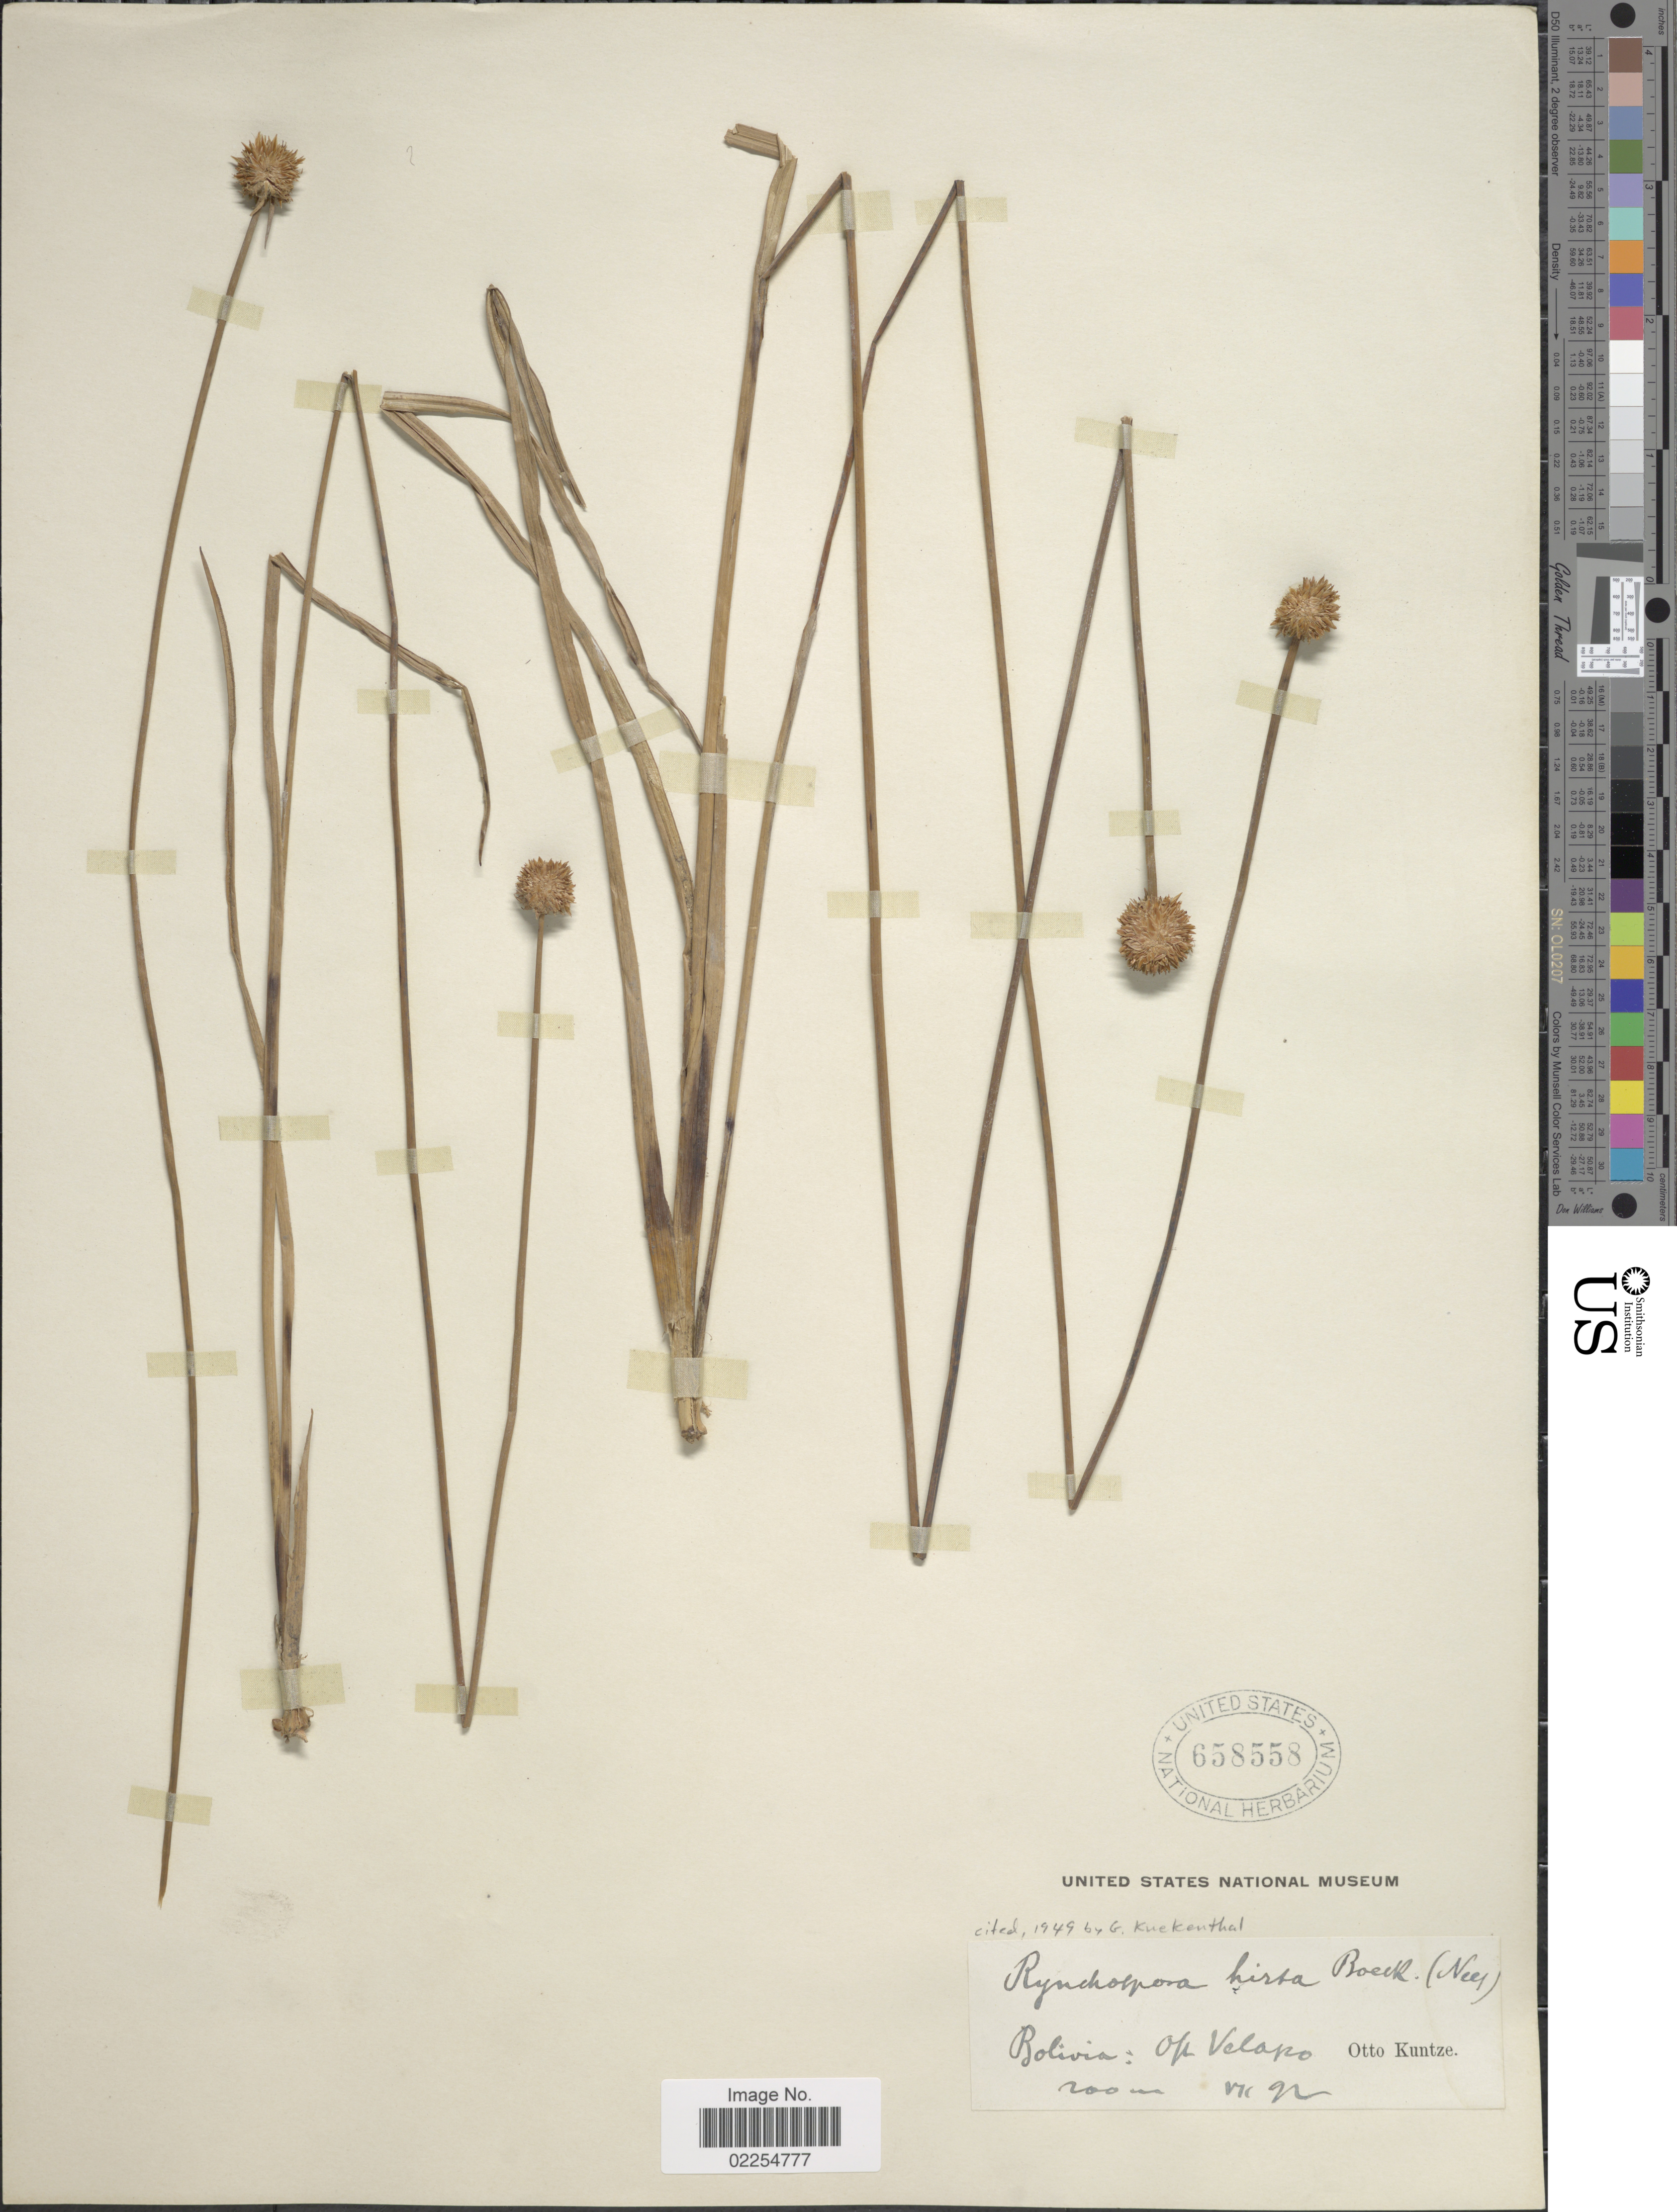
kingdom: Plantae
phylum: Tracheophyta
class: Liliopsida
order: Poales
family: Cyperaceae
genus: Rhynchospora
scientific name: Rhynchospora hirta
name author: (Nees) Boeckeler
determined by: Alves, K.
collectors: C.E.O. Kuntze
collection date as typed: Transcribed d/m/y: /7/92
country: Bolivia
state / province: Santa Cruz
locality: On Velasco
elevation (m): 200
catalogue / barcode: US 658558